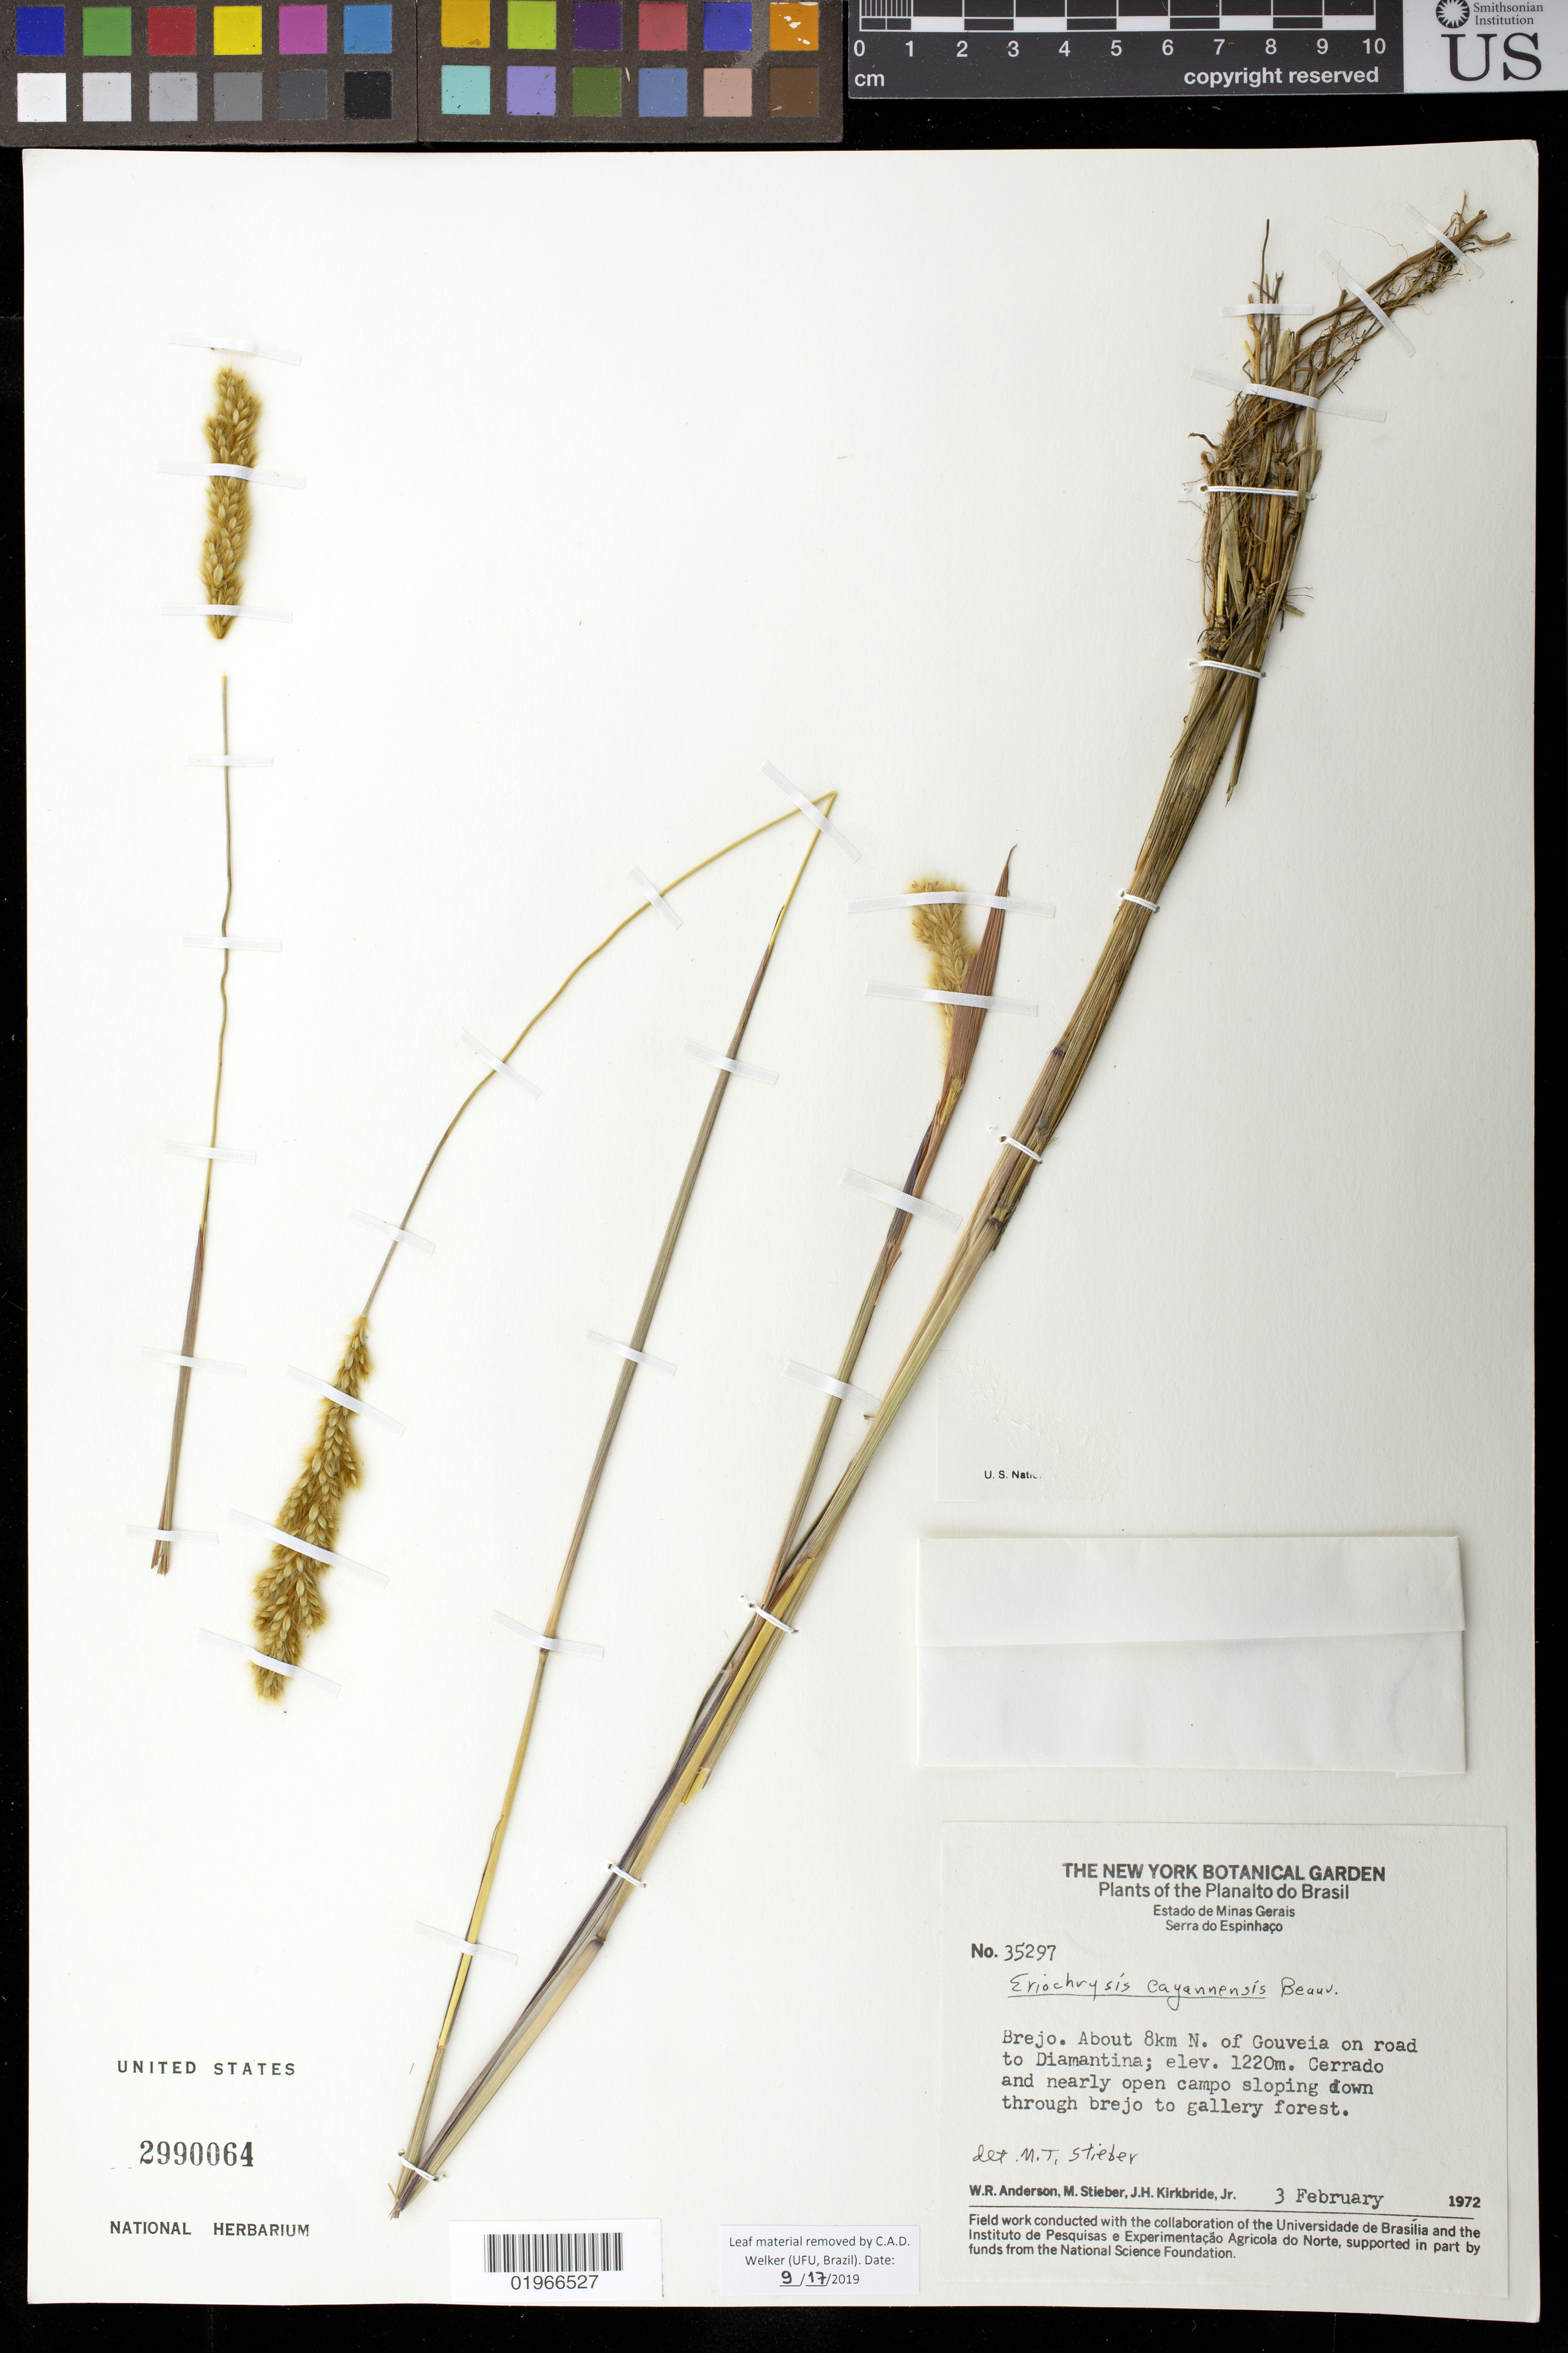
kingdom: Plantae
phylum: Tracheophyta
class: Liliopsida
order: Poales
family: Poaceae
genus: Eriochrysis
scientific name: Eriochrysis cayennensis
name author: P. Beauv.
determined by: Stieber, M. T.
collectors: W. Anderson, M. Stieber & J. H. Kirkbride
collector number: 35297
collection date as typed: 3 February 1972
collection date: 1972-02-03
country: Brazil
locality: Brejo. About 8 km N. of Gouveia on road to Diamantina.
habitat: Cerrado and nearly open campo sloping down through brejo to gallery forest.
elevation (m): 1220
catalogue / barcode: US 2990064